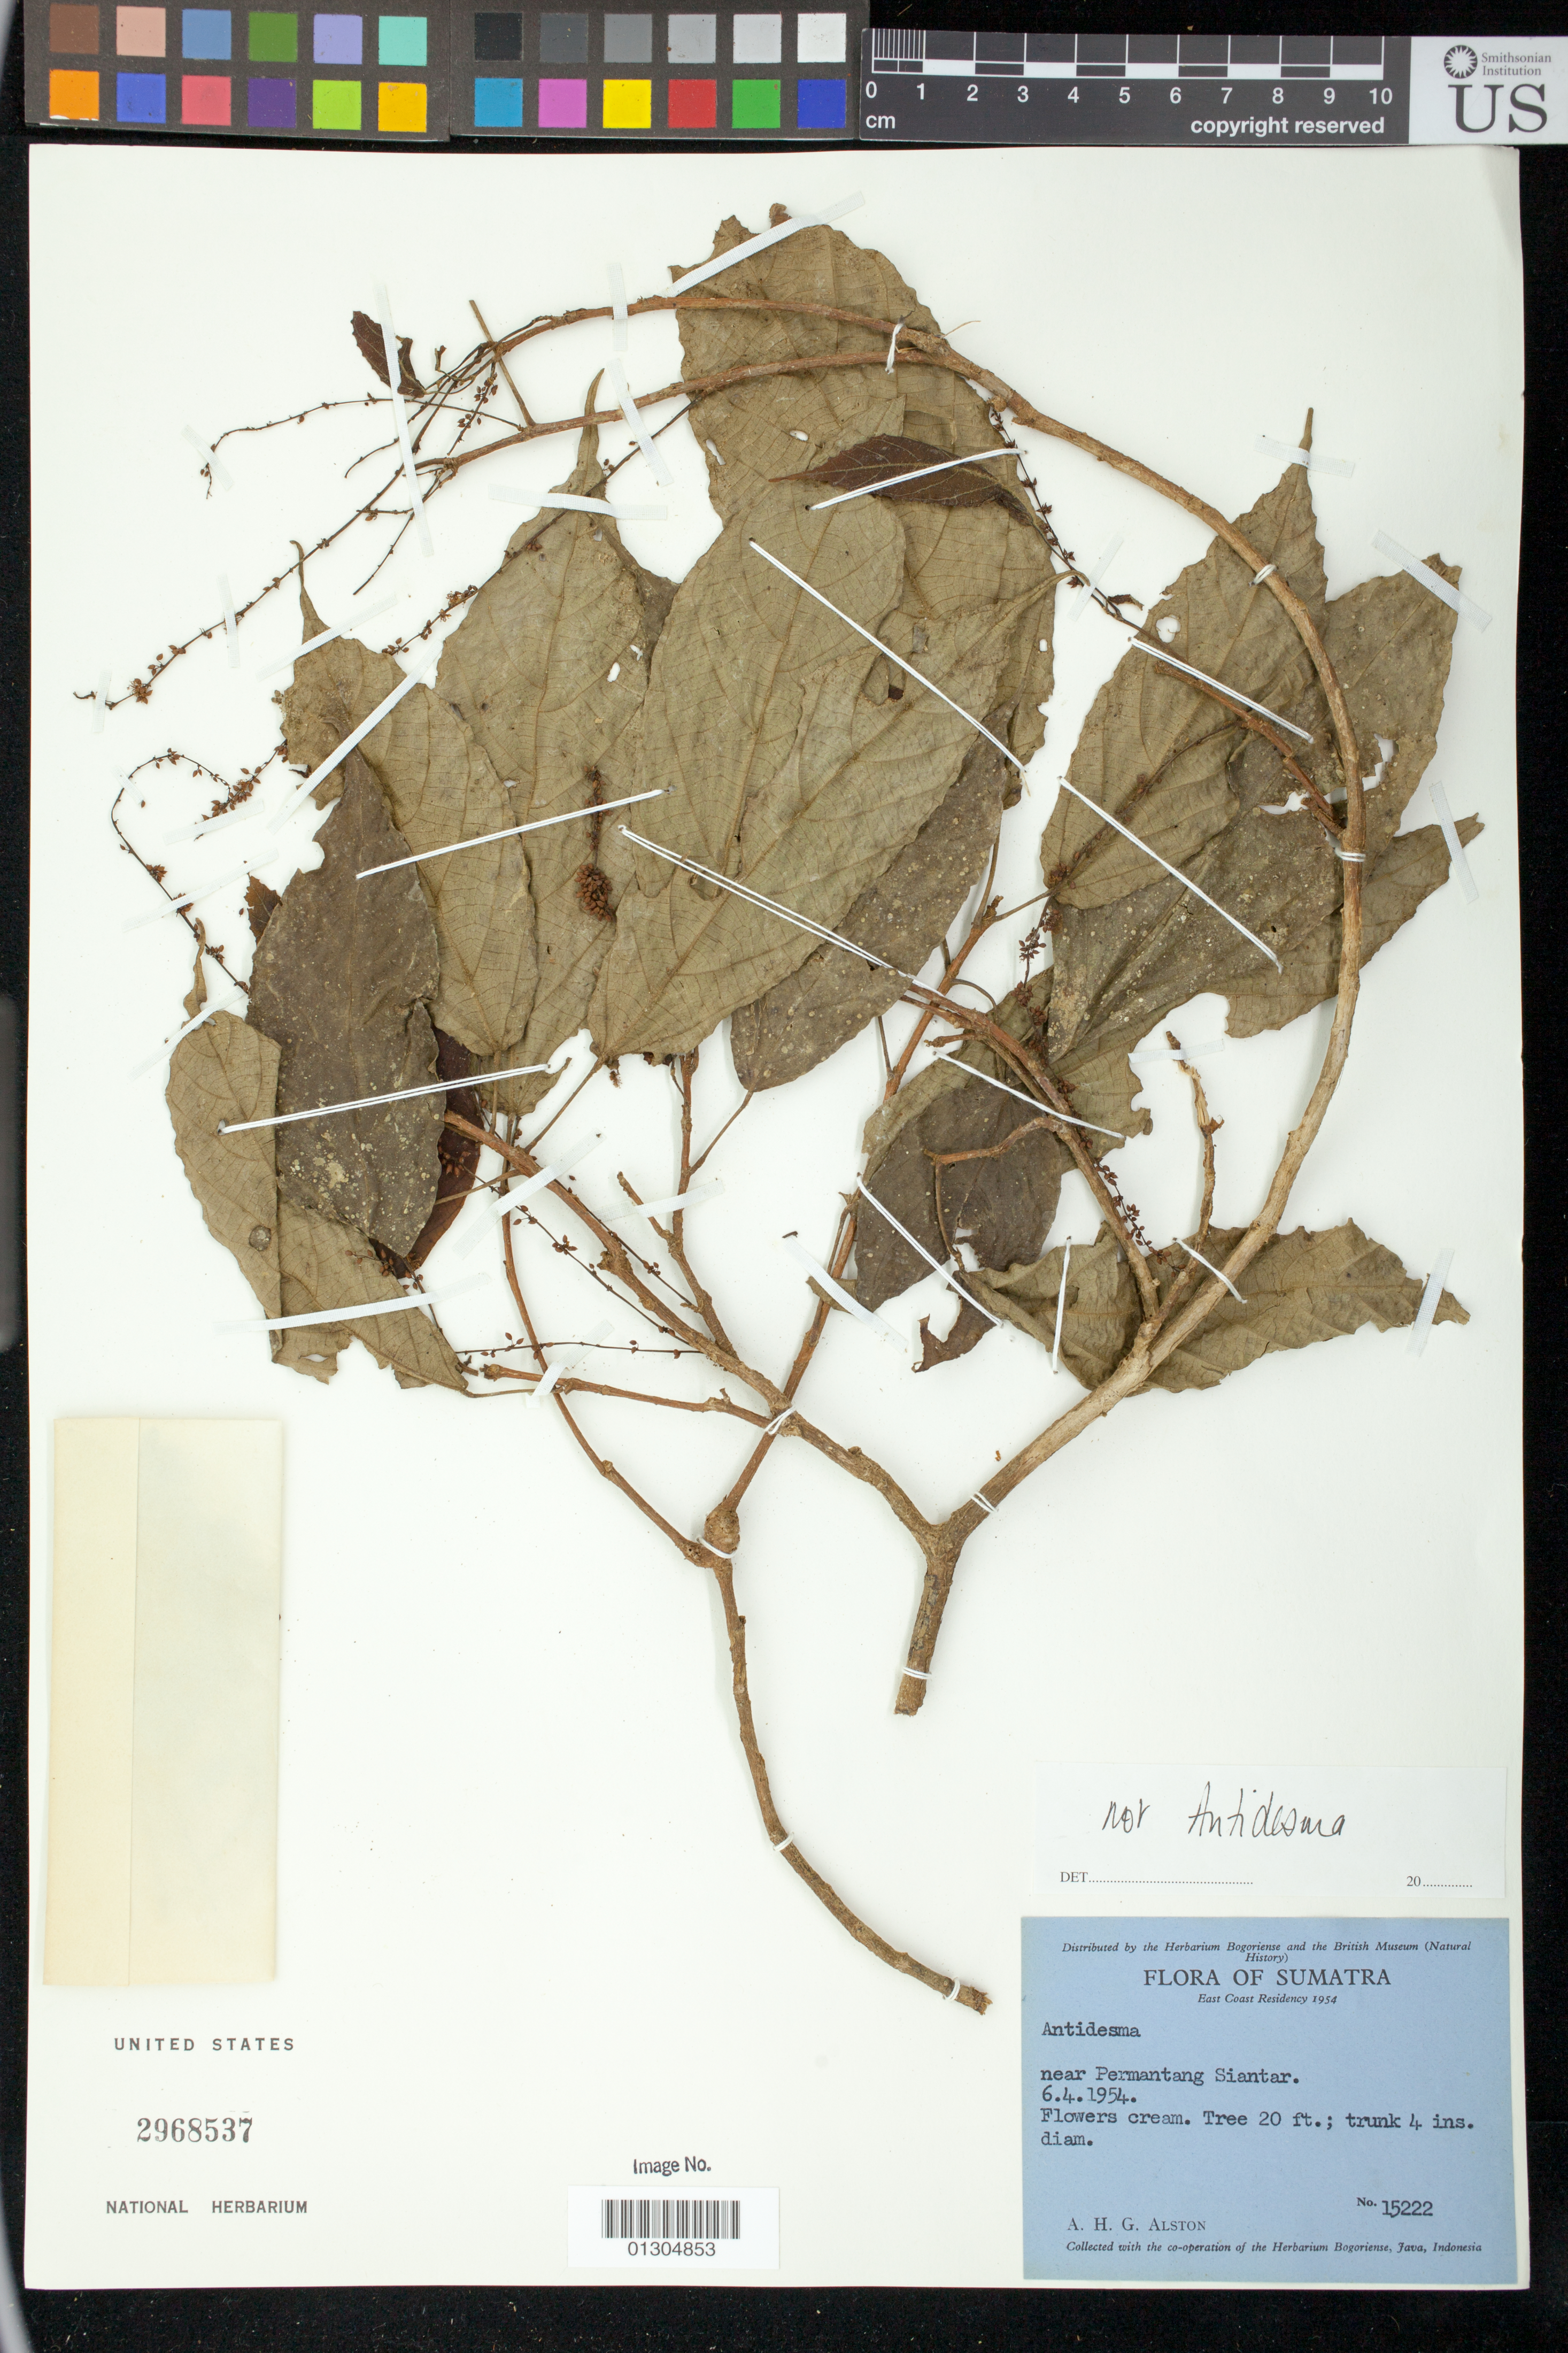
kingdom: Plantae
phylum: Tracheophyta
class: Magnoliopsida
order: Malpighiales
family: Euphorbiaceae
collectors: A. H. Alston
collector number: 15222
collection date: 1954-04-06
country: Indonesia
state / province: Sumatra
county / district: Sumatera Utara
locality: near Permantang Siantar (Pematangsiantar)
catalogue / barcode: US 2968537